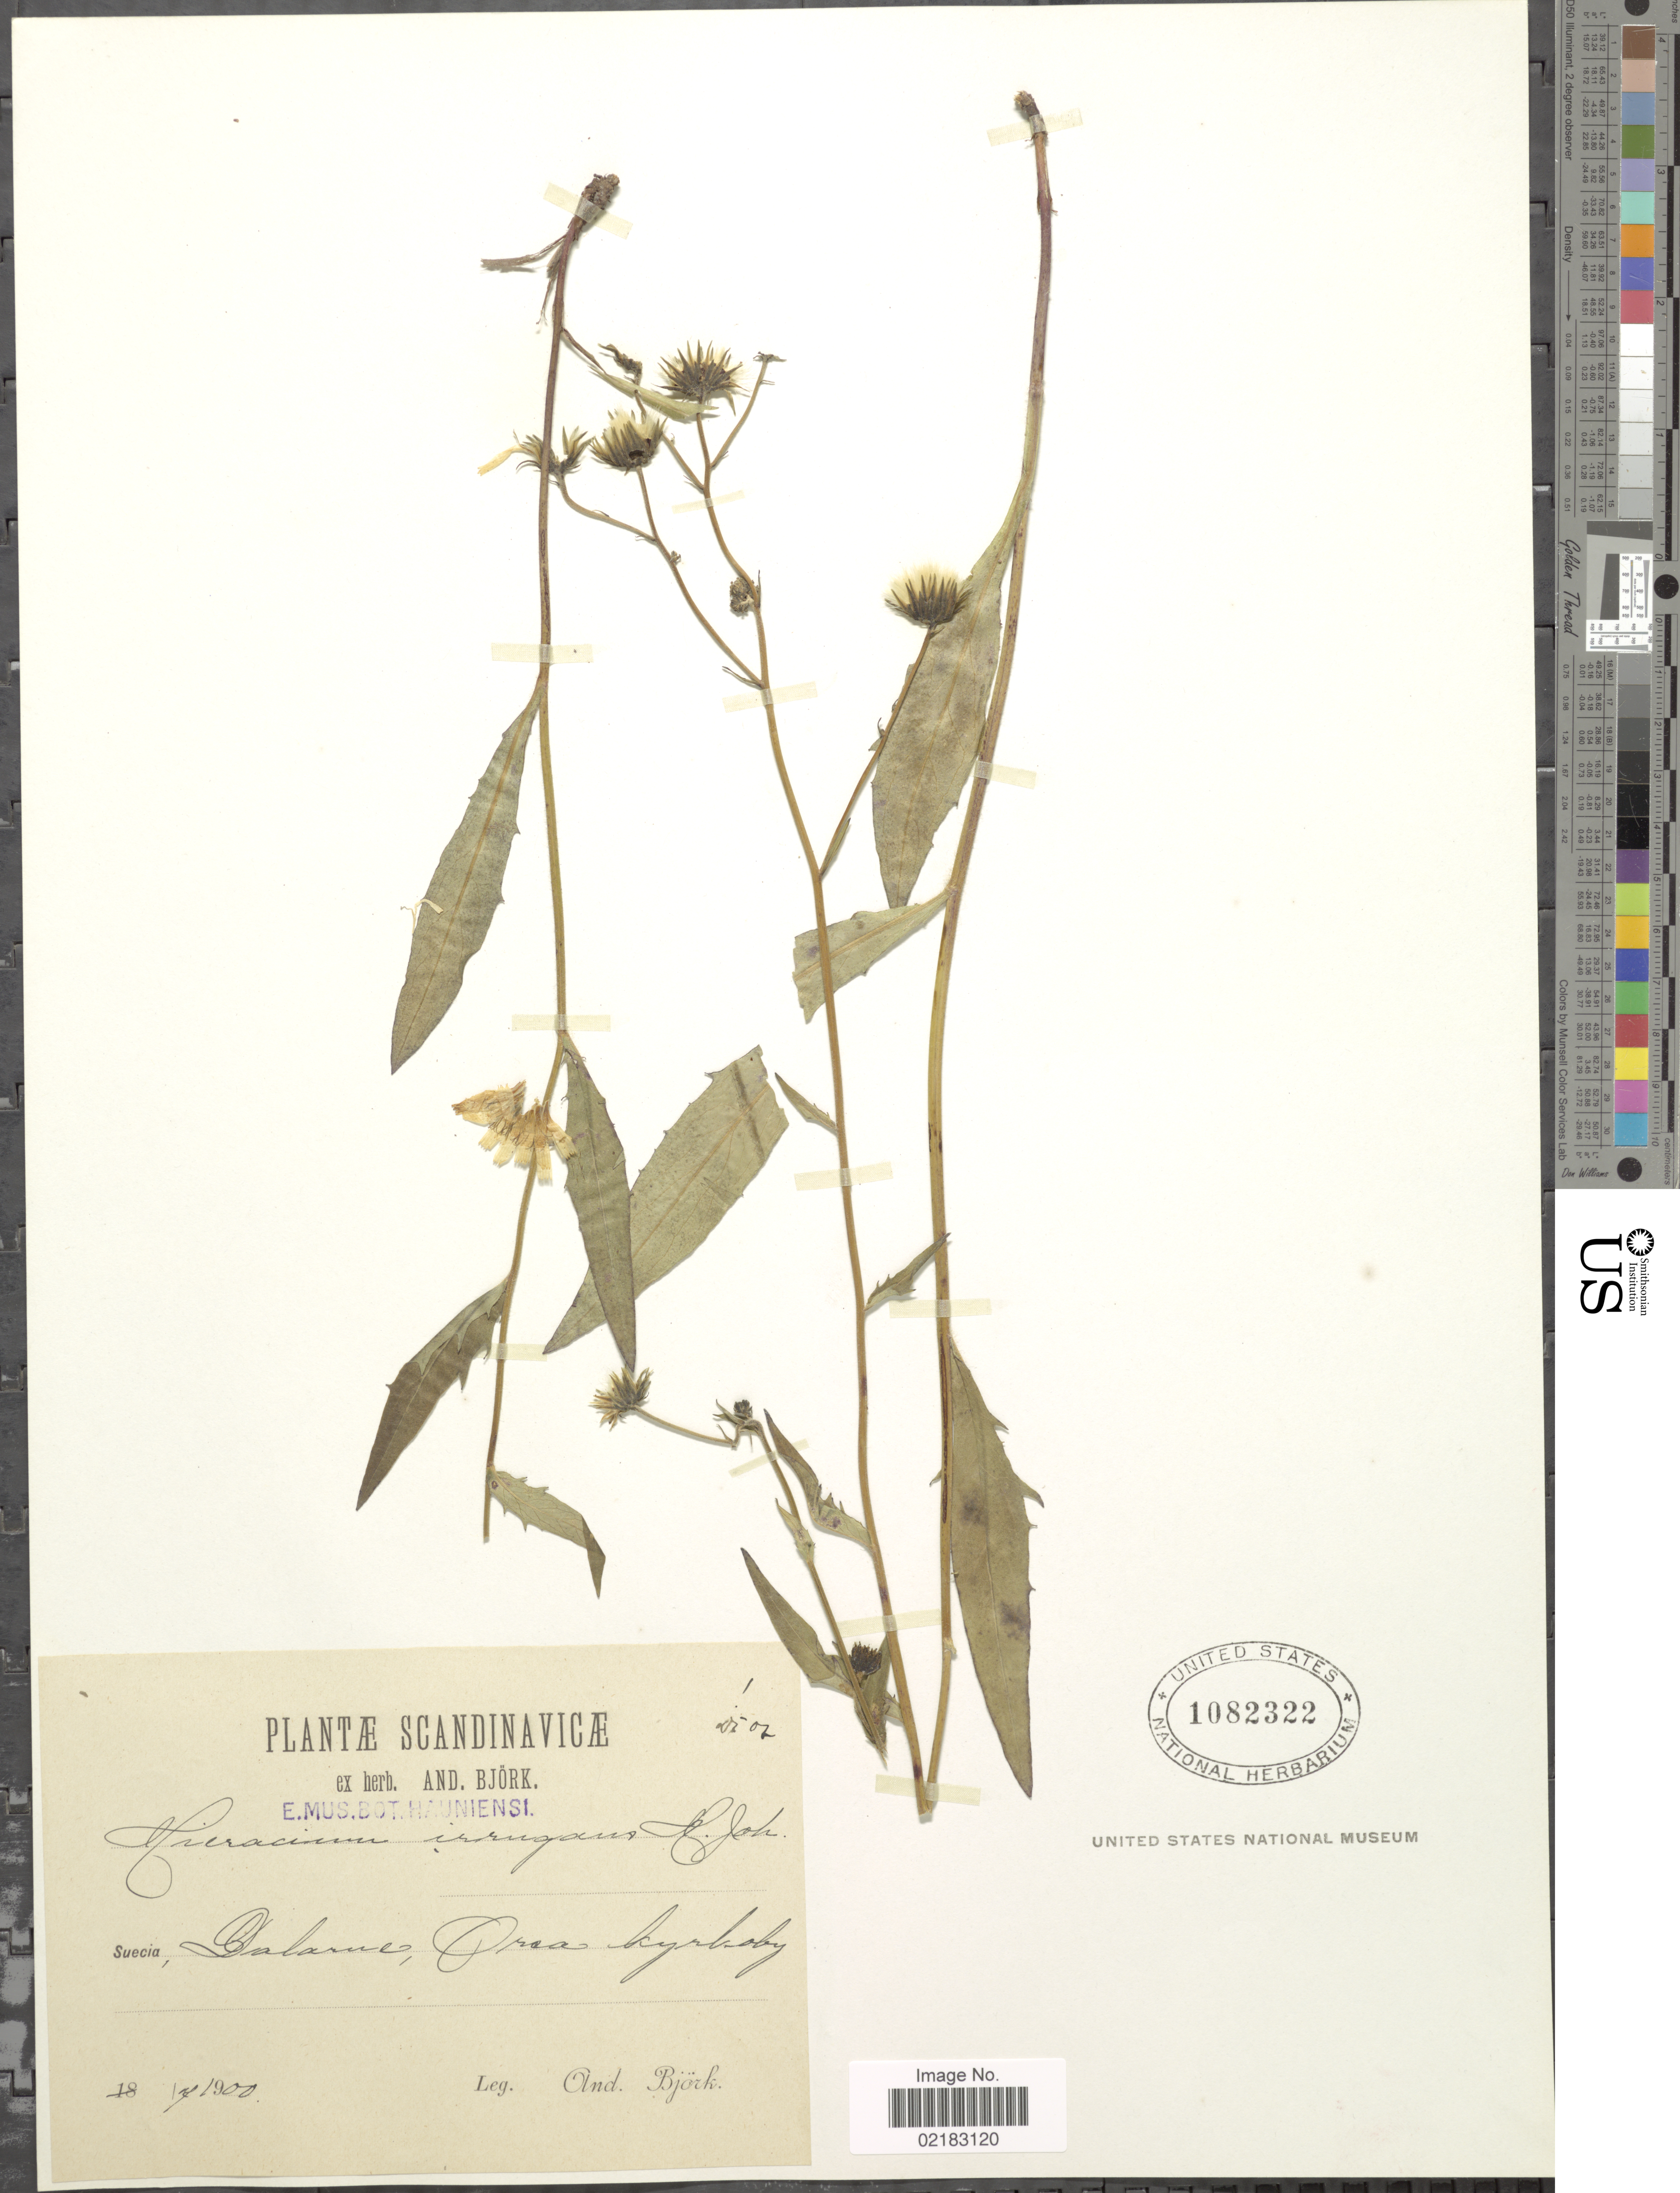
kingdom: Plantae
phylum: Tracheophyta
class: Magnoliopsida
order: Asterales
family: Asteraceae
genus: Hieracium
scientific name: Hieracium irrugans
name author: Johanss.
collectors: Björk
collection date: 1900-07-18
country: Sweden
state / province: Dalarna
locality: Scandinavicae, Dalarne, Orsa, Kyrkoby [ = kyrkby]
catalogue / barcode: US 1082322